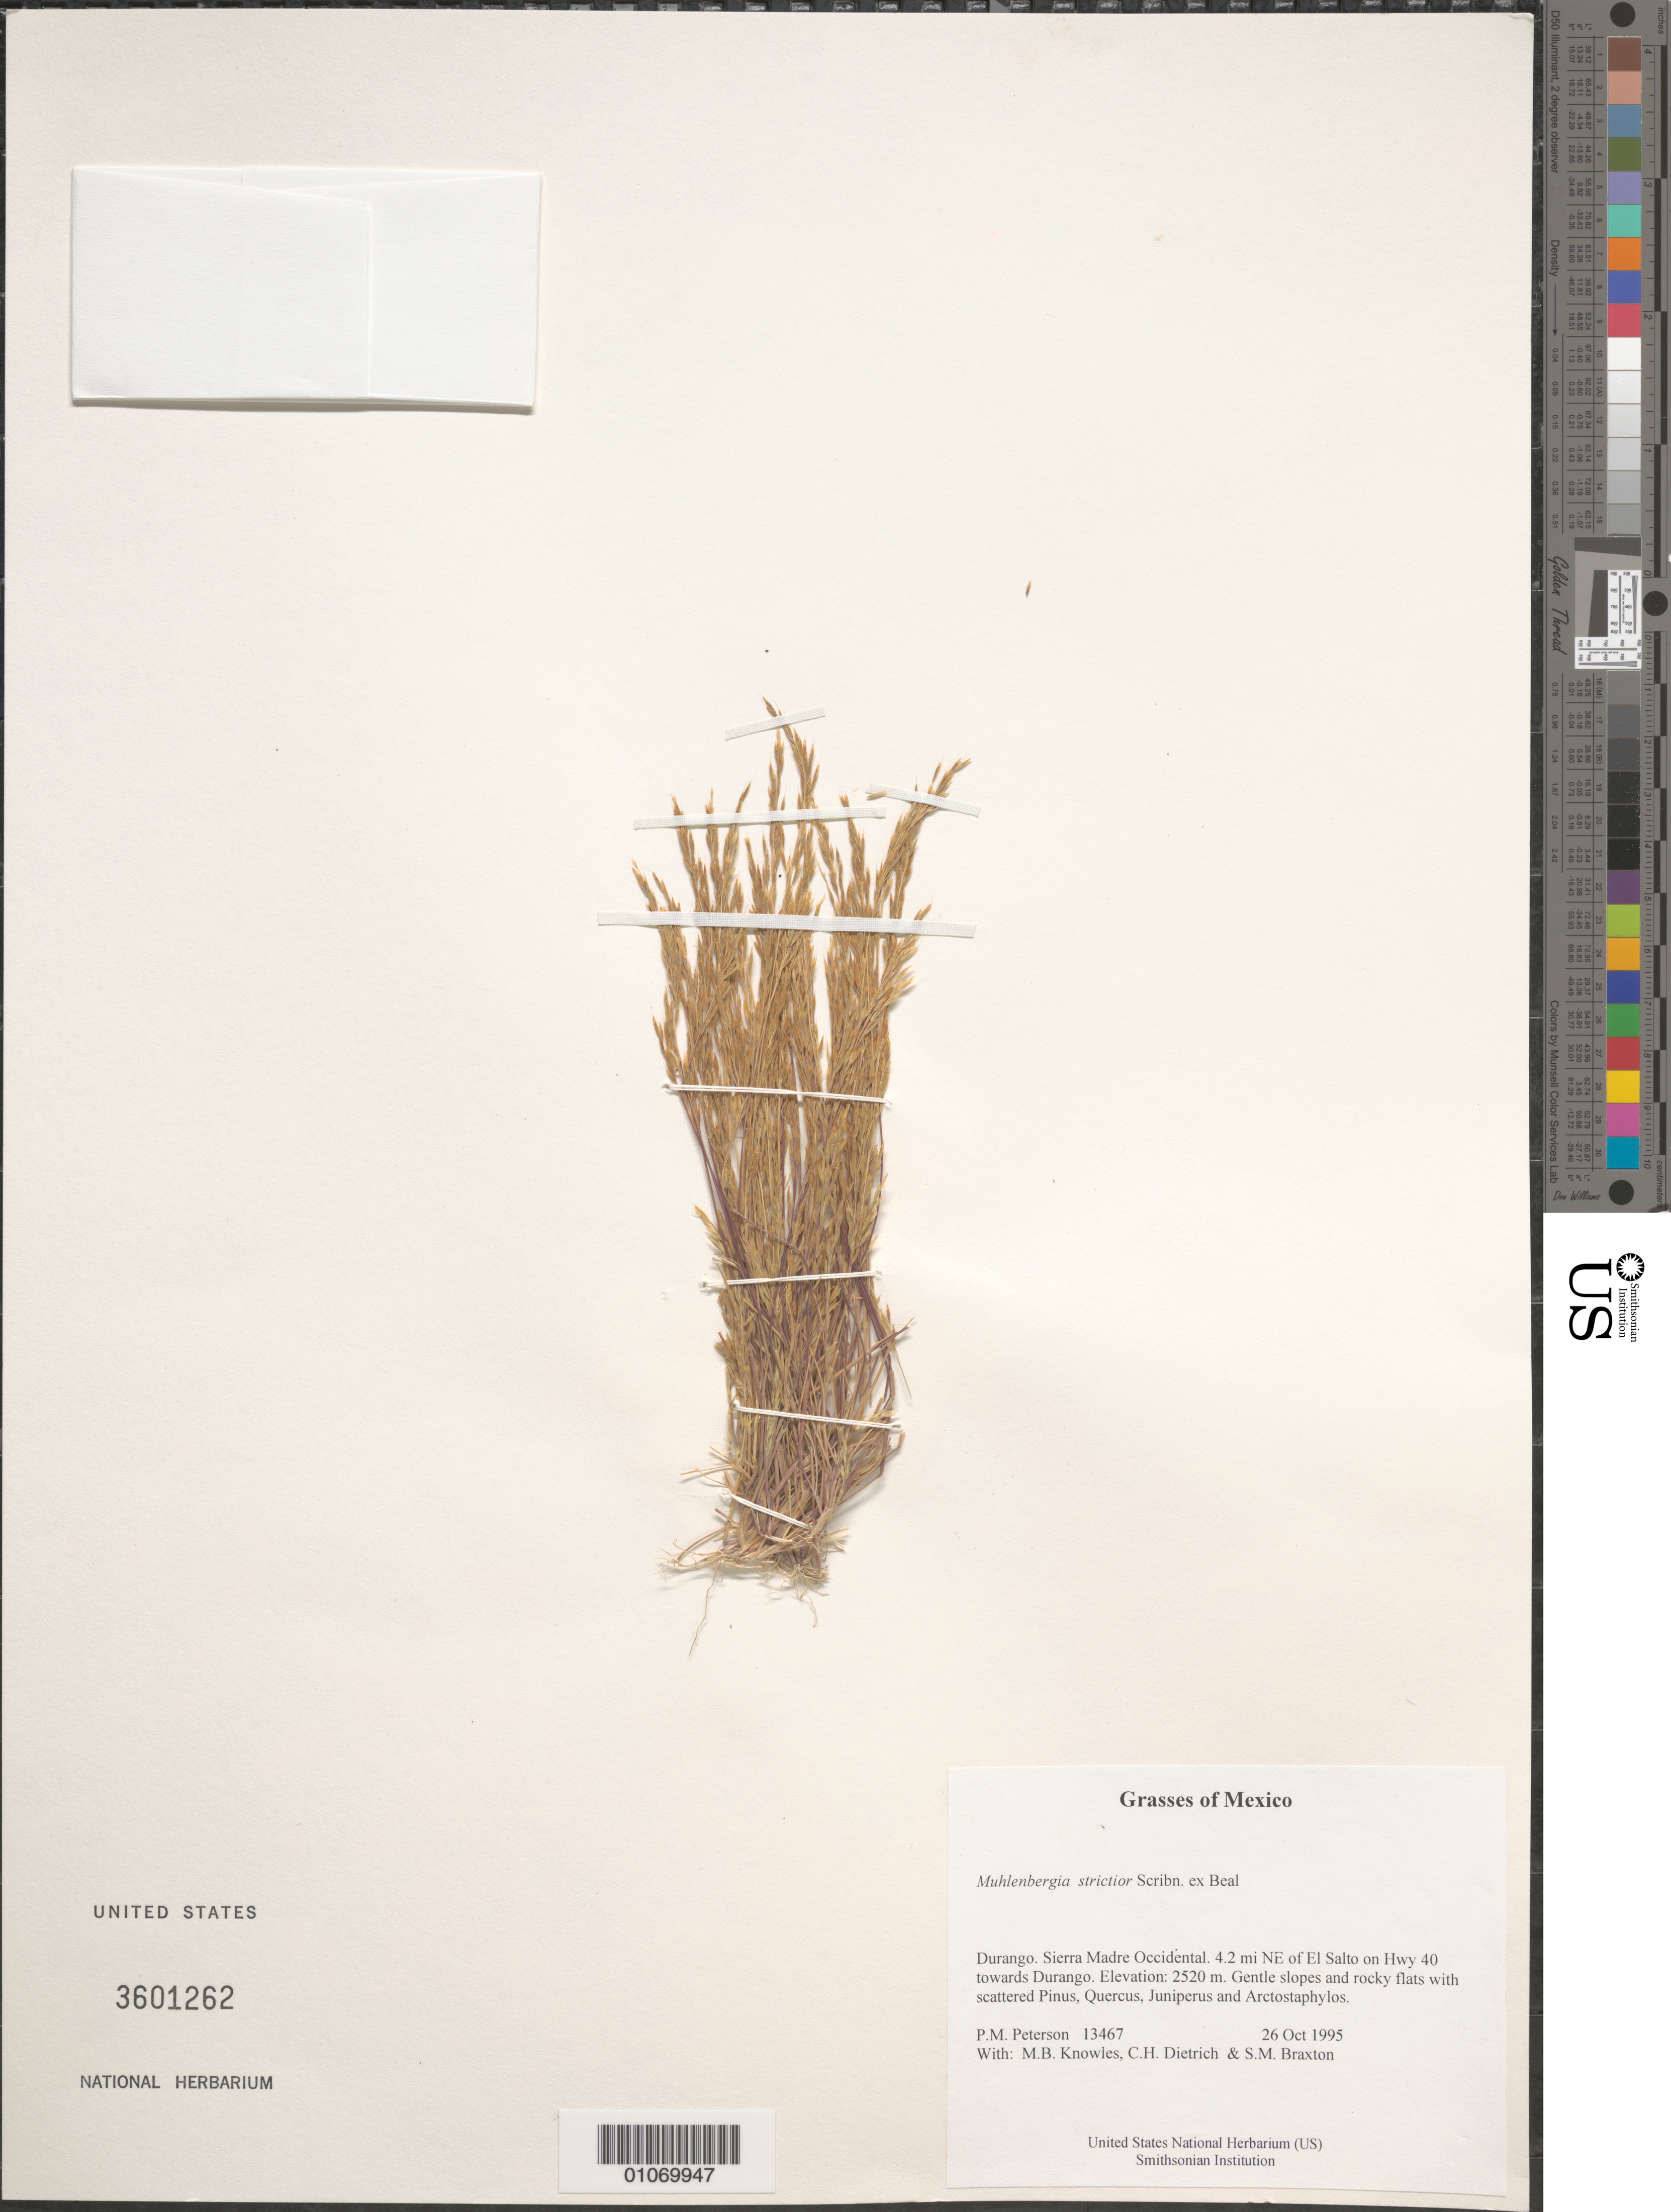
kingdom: Plantae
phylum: Tracheophyta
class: Liliopsida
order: Poales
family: Poaceae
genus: Muhlenbergia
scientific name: Muhlenbergia strictior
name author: Scribn. ex W.J. Beal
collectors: P. M. Peterson, M. B. Knowles, C. Dietrich & S. Braxton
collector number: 13467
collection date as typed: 26 Oct 1995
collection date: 1995-10-26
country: Mexico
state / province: Durango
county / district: Sierra Madre Occidental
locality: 4.2 mi NE of El Salto on Hwy 40 towards Durango.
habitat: Gentle slopes and rocky flats with scattered Pinus, Quercus, Juniperus and Arctostaphylos.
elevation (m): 2520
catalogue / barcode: US 3601262